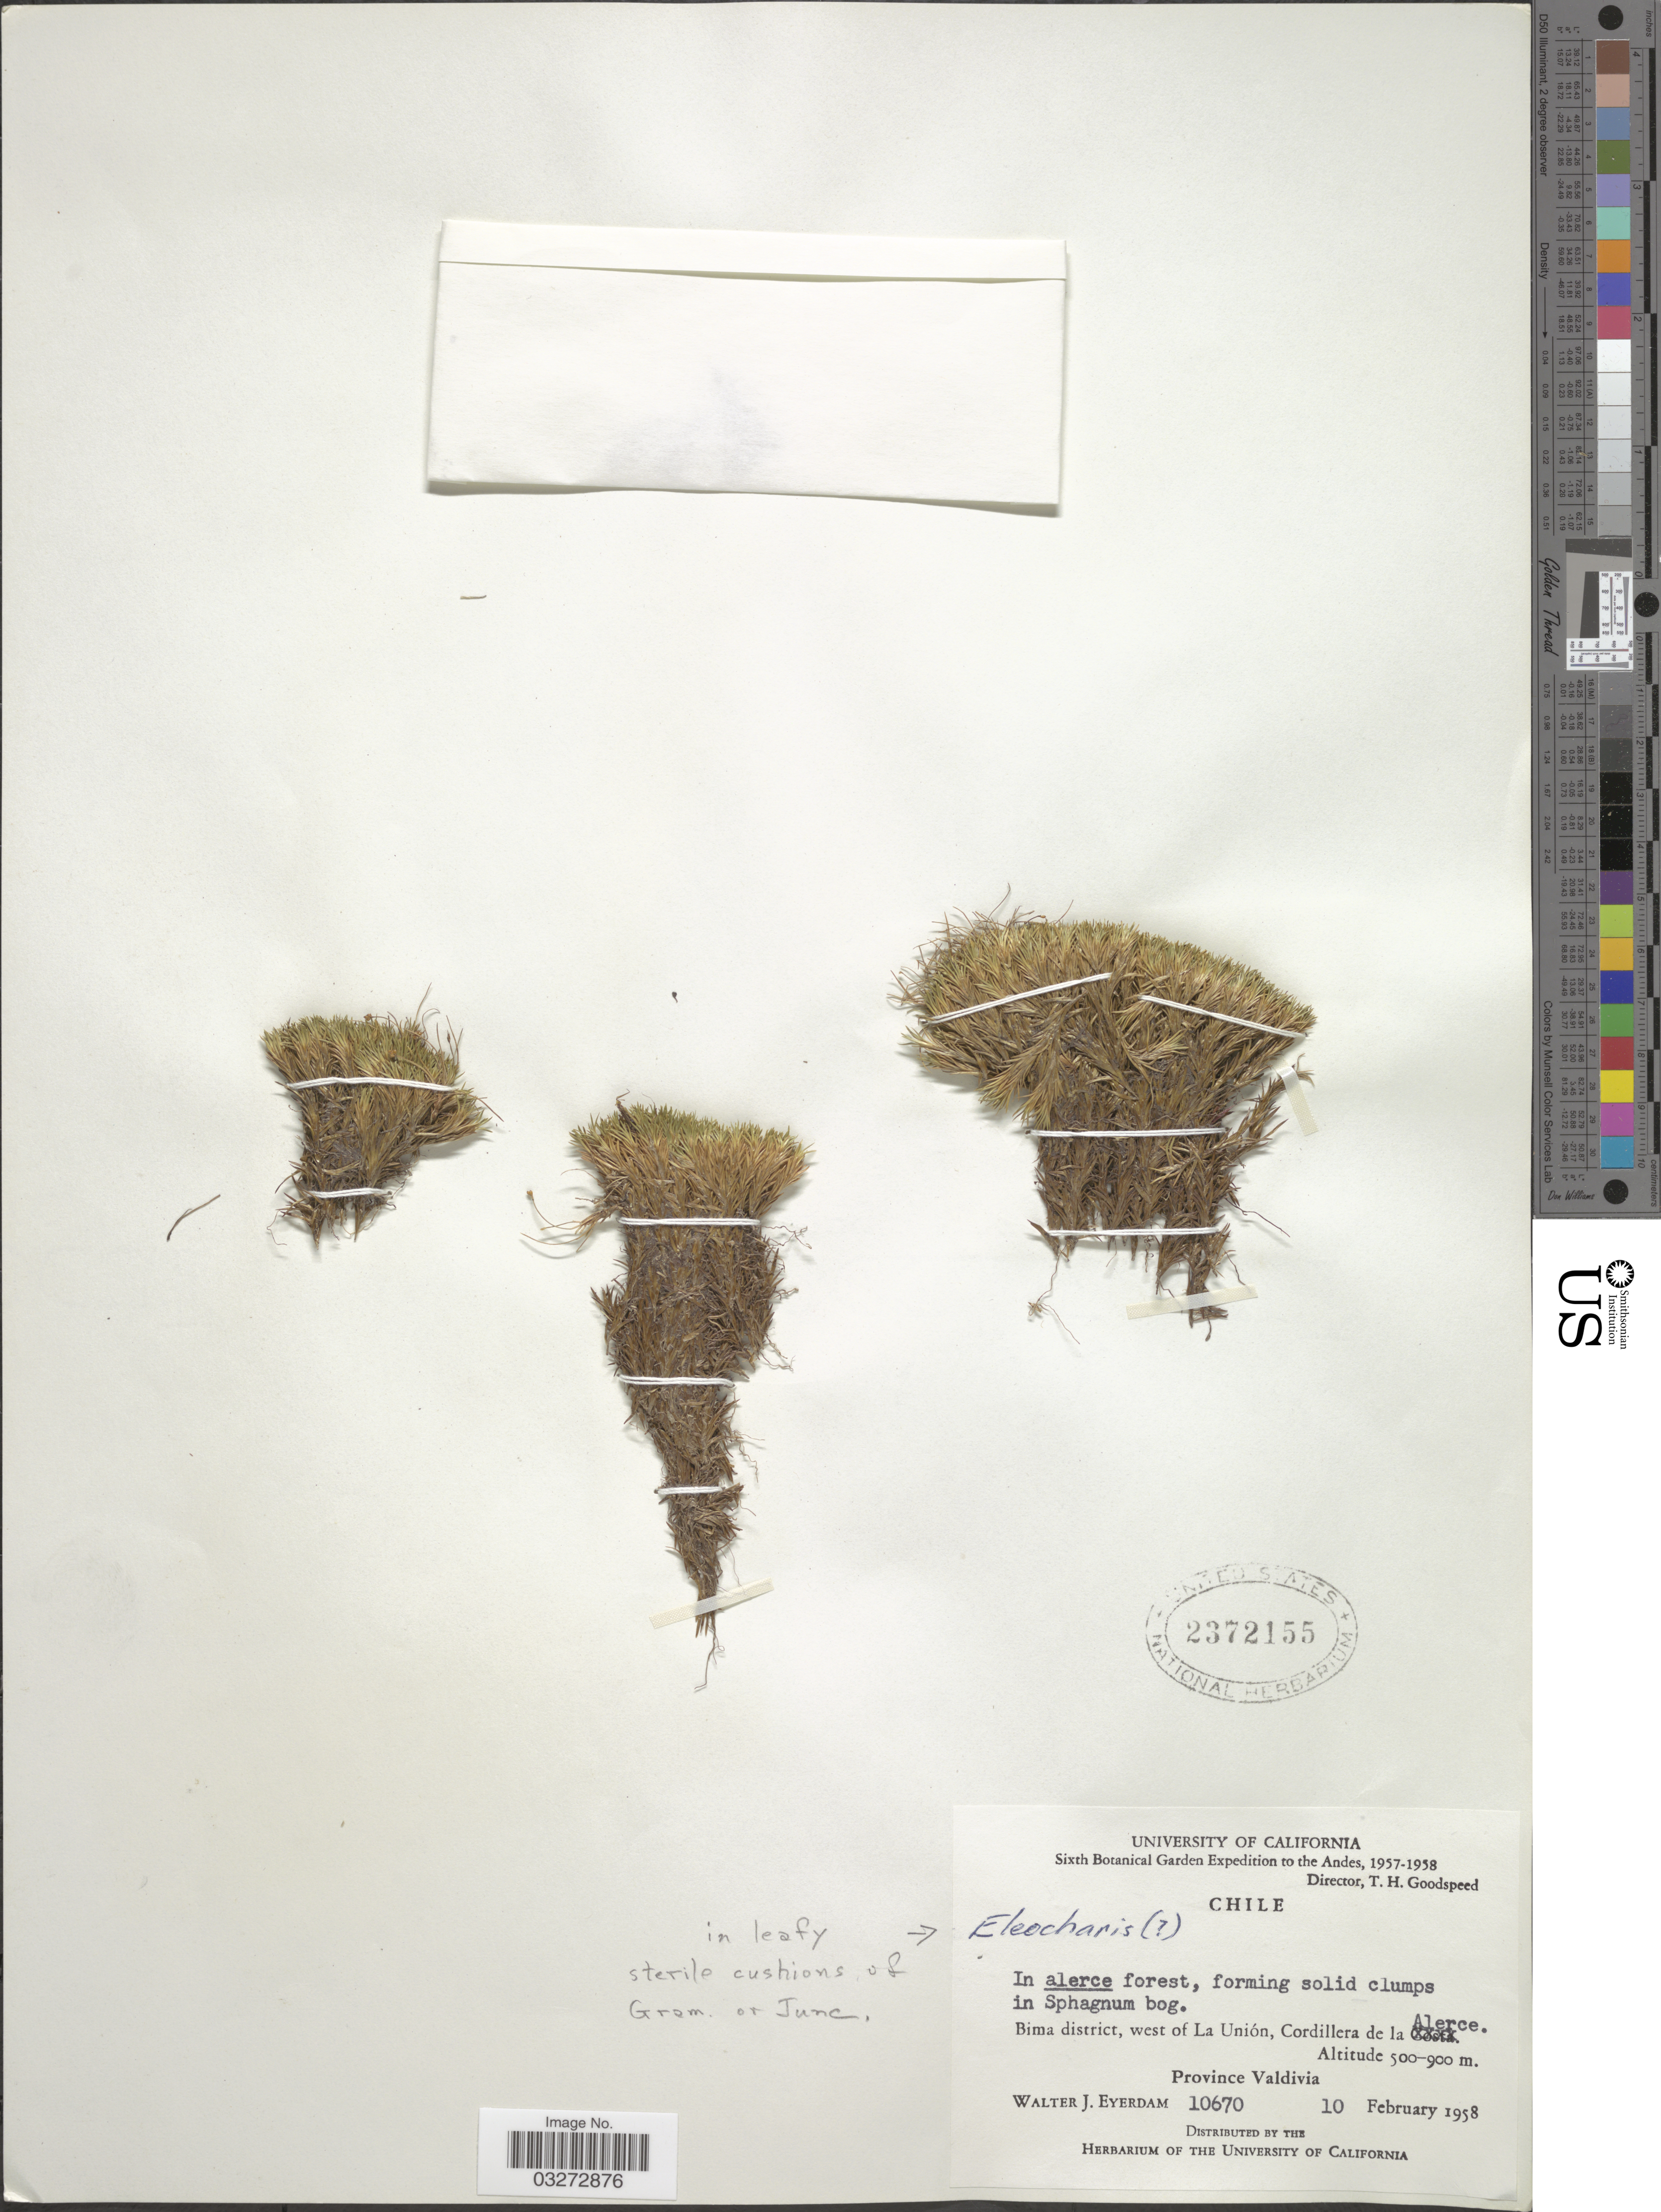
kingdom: Plantae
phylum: Tracheophyta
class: Liliopsida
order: Poales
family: Cyperaceae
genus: Eleocharis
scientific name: Eleocharis sp.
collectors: W. J. Eyerdam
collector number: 10670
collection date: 1957-02-10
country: Chile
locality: Andes. Bima district, west of La Unión, Cordillera de la Alerce. Province Valdivia.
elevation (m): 500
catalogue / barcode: US 2372155